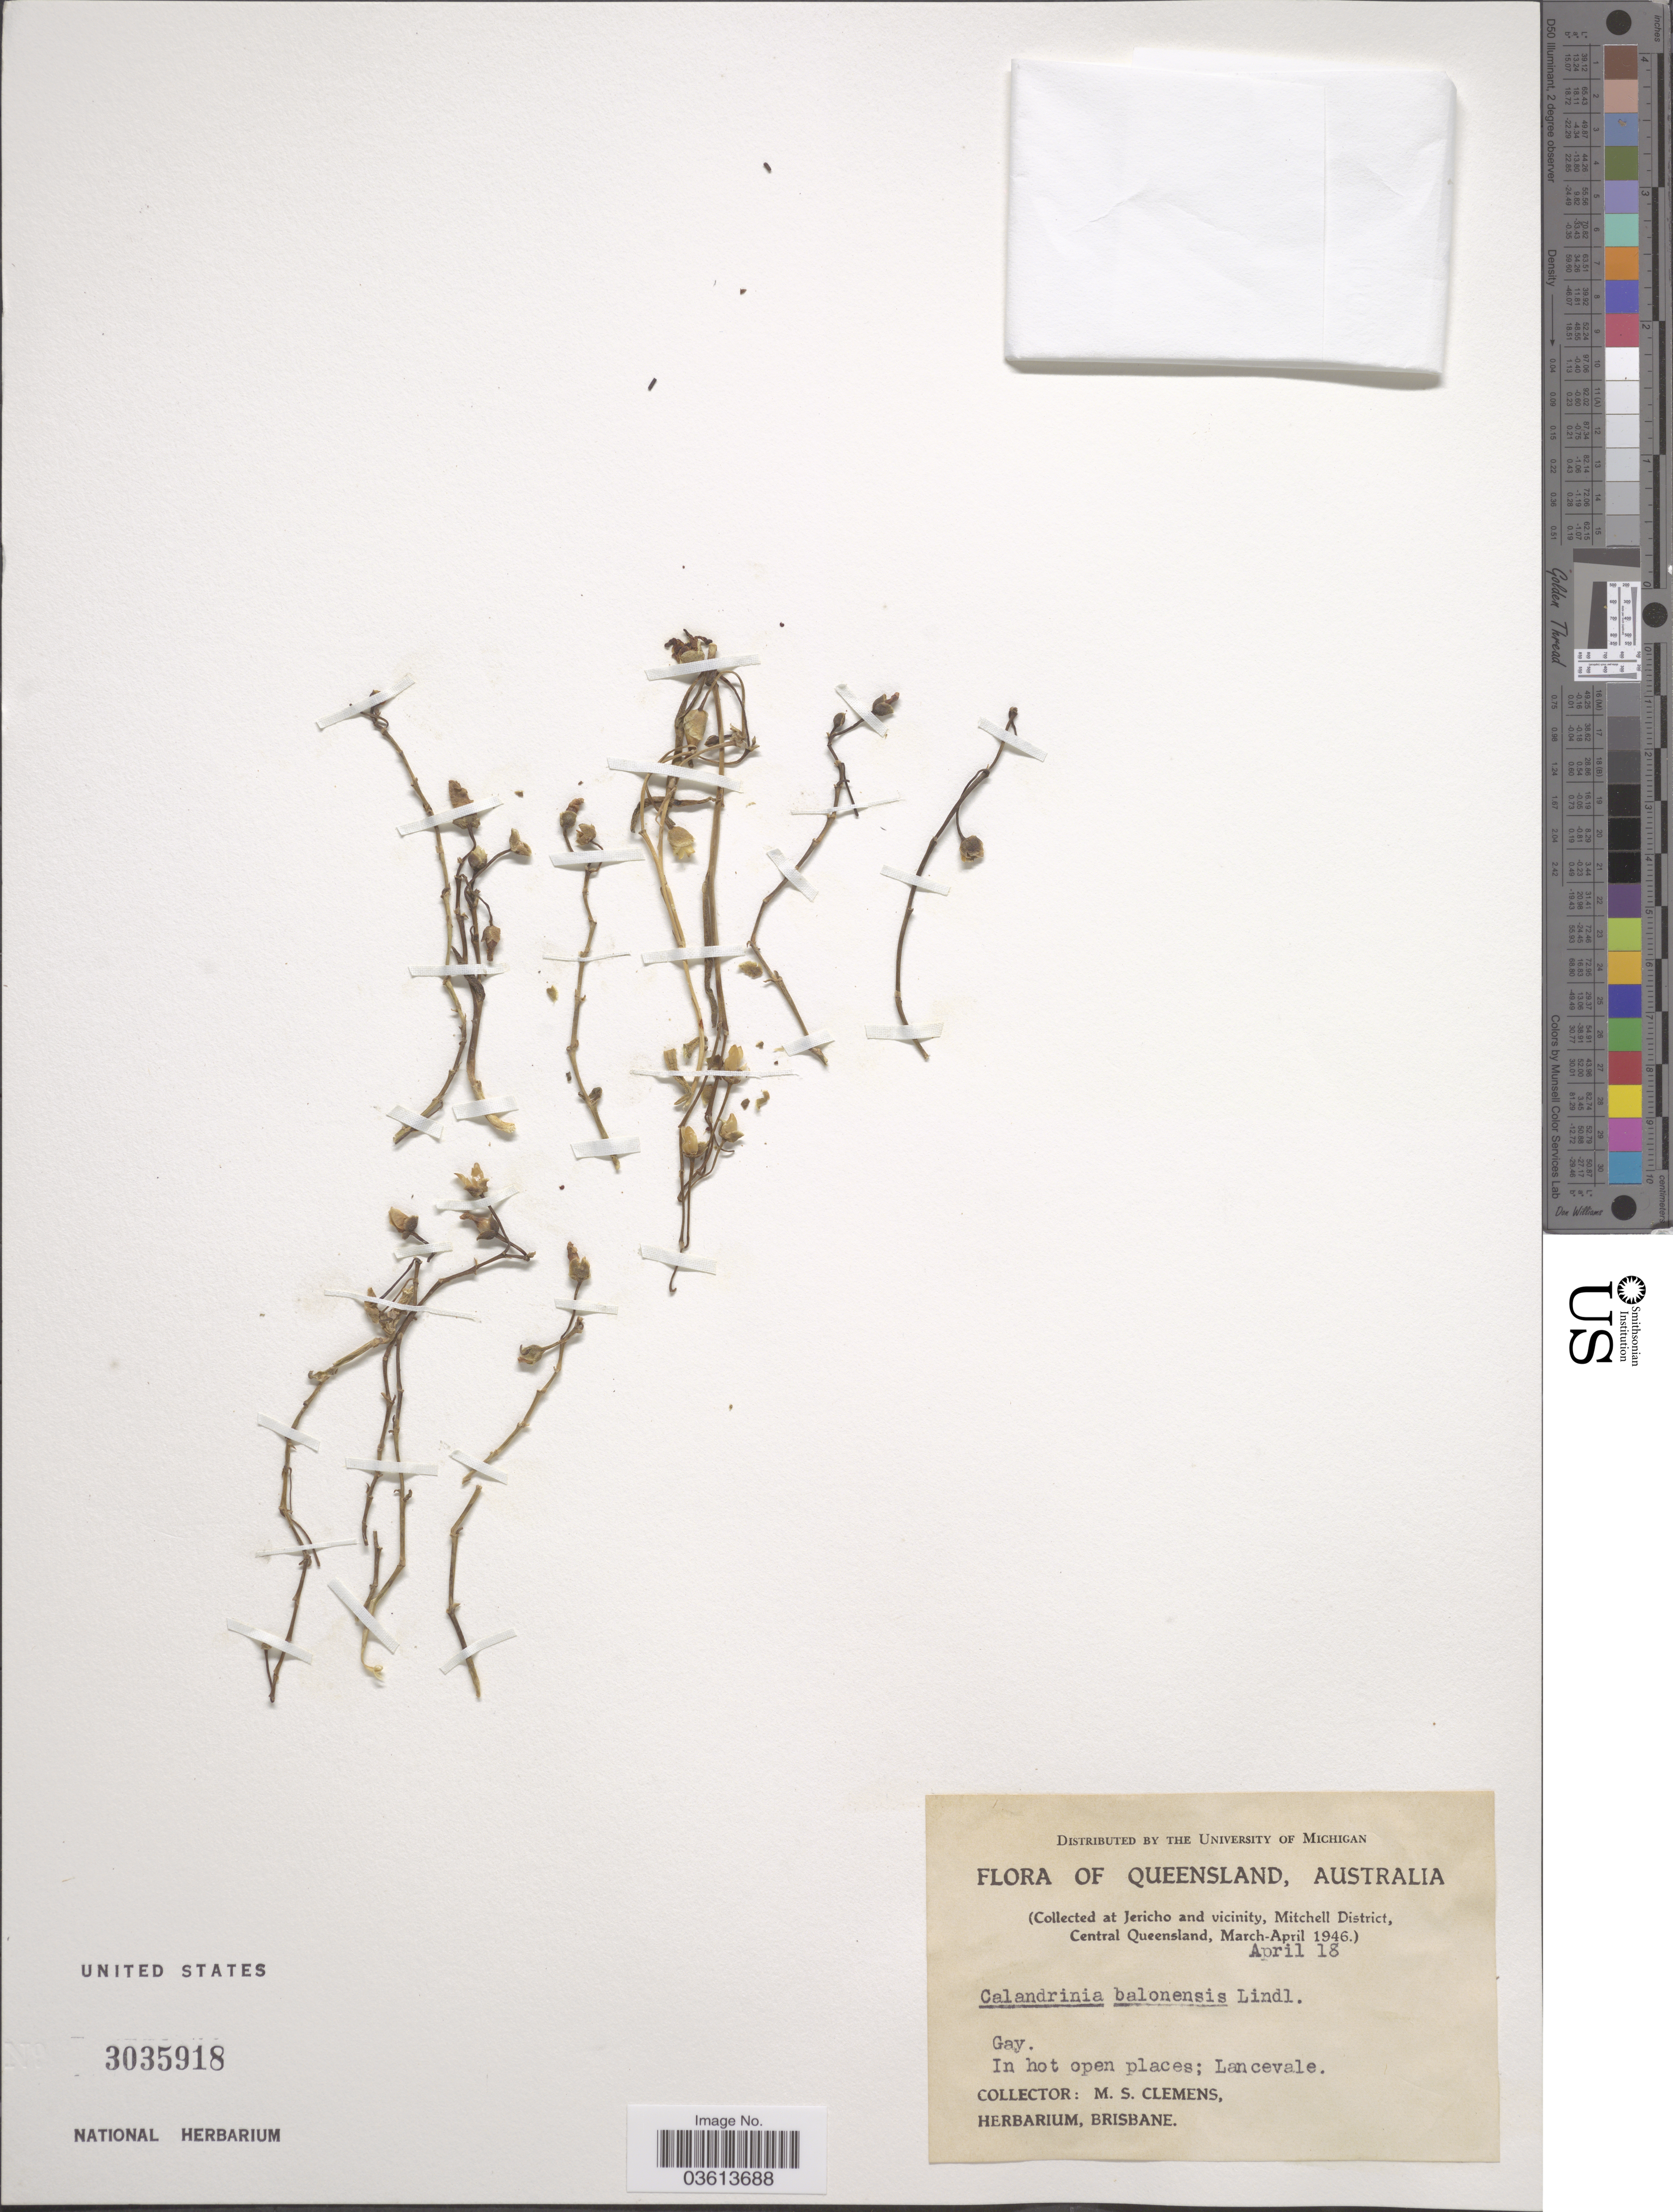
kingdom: Plantae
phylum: Tracheophyta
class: Magnoliopsida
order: Caryophyllales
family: Montiaceae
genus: Parakeelya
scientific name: Parakeelya sp.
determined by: Strong, Mark T., (BOT), Smithsonian Institution - National Museum of Natural History (UNITED STATES)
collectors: M. S. Clemens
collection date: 1946-04-18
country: Australia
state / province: Queensland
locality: (Jericho and vicinity, Mitchell District, Central Queensland). Lancevale.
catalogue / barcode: US 3035918